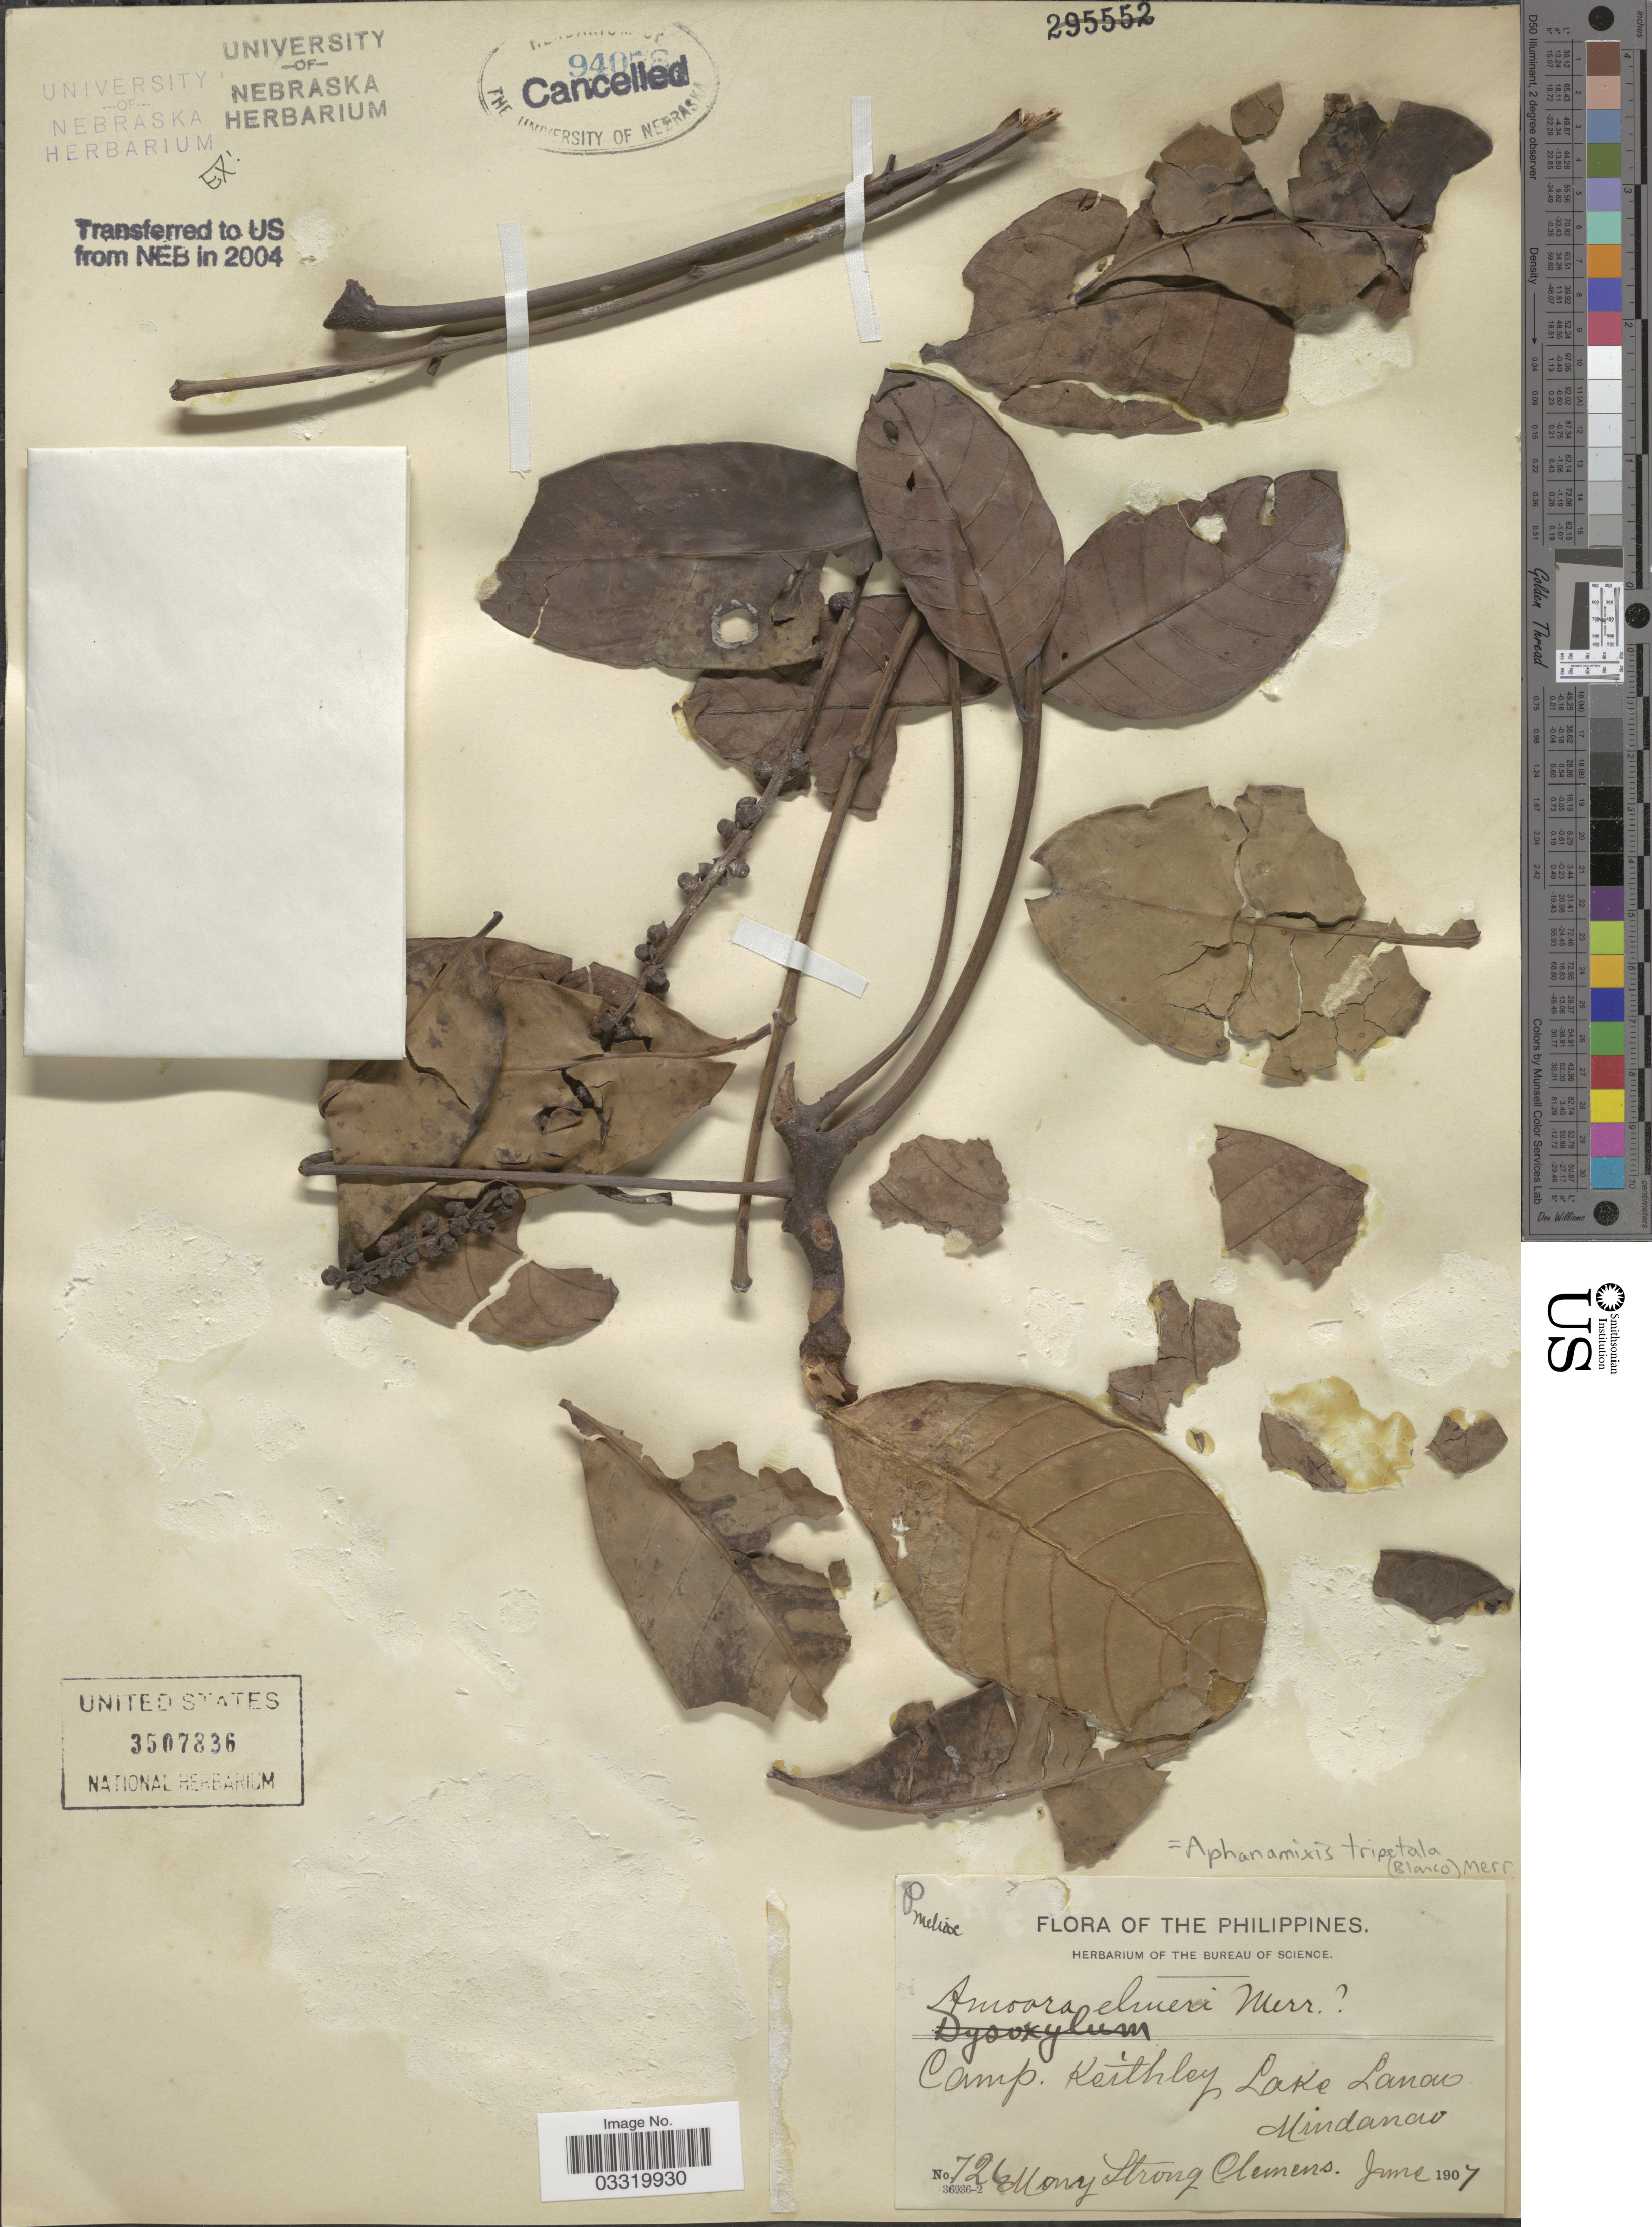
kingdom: Plantae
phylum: Tracheophyta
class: Magnoliopsida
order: Sapindales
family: Meliaceae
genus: Aphanamixis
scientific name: Aphanamixis polystachya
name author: (Wall.) R. Parker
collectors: M. S. Clemens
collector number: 726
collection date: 1907-06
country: Philippines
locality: Camp Keithley, Lake Lamao, Mindanao.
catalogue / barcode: US 3507836